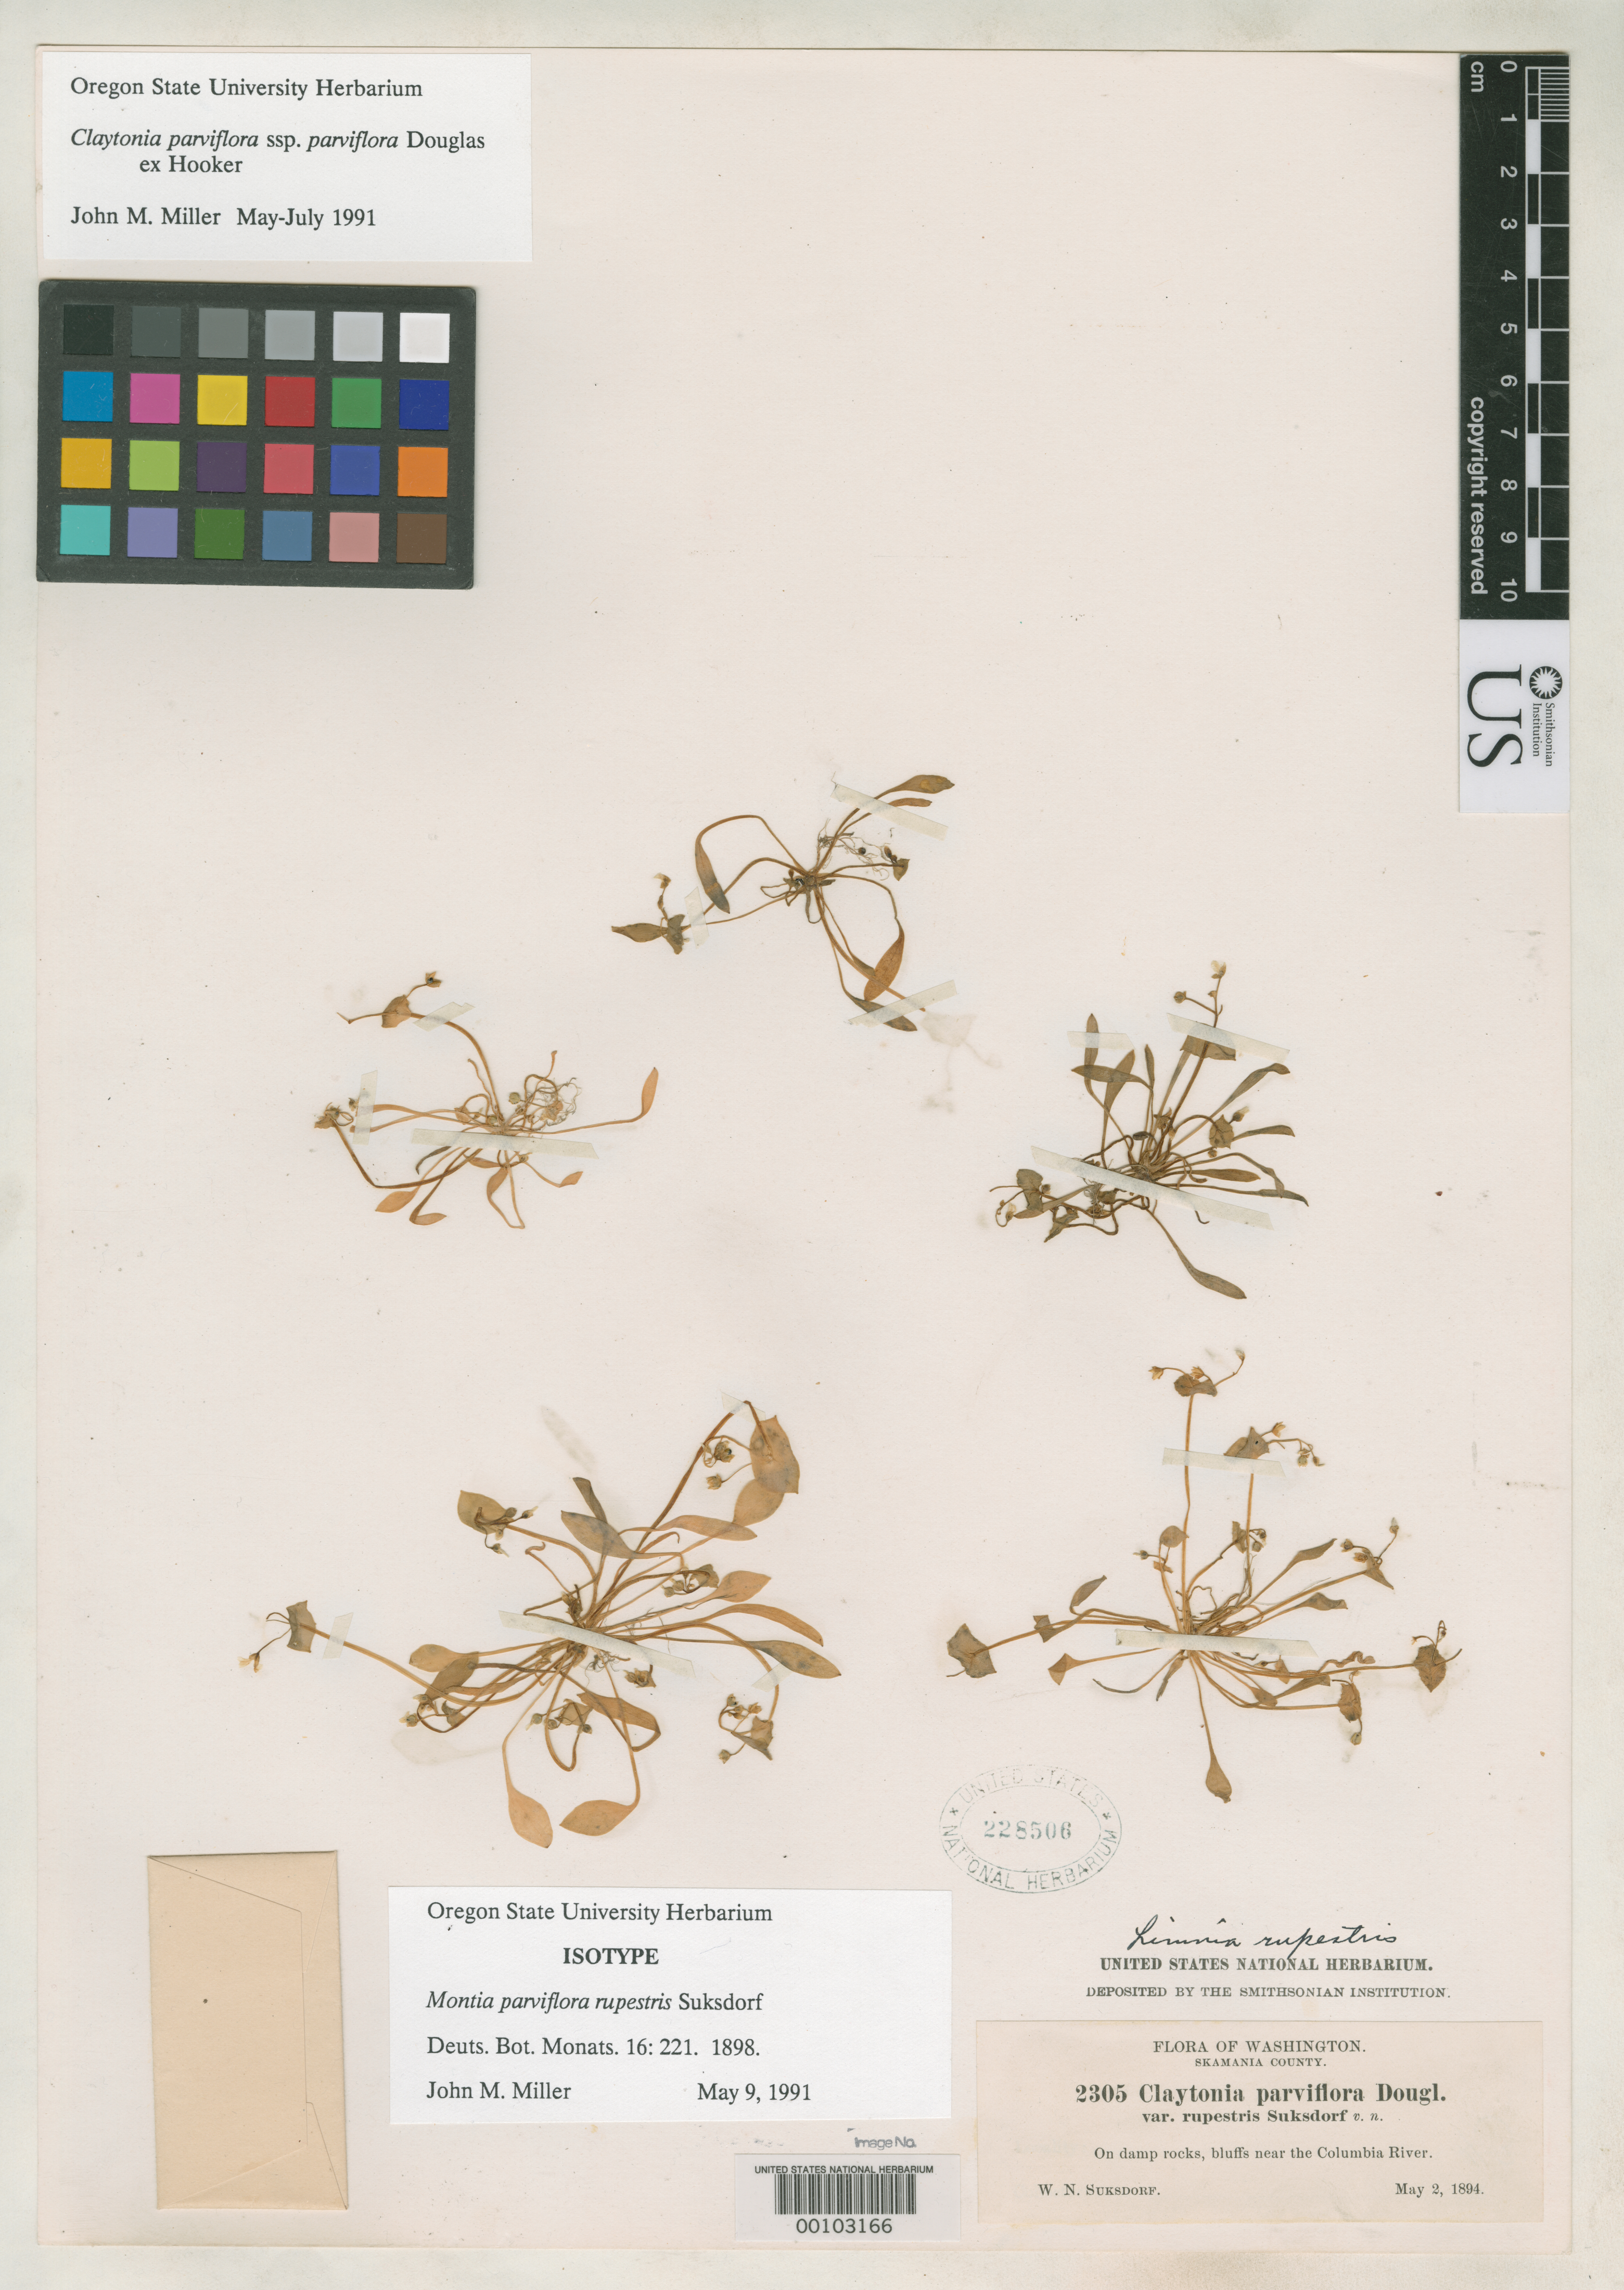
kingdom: Plantae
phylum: Tracheophyta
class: Magnoliopsida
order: Caryophyllales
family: Montiaceae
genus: Montia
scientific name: Montia parviflora var. rupestris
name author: Suksd.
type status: Isotype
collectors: W. N. Suksdorf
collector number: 2305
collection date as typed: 02 May 1894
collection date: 1894-05-02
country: United States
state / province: Washington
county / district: Skamania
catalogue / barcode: US 228506